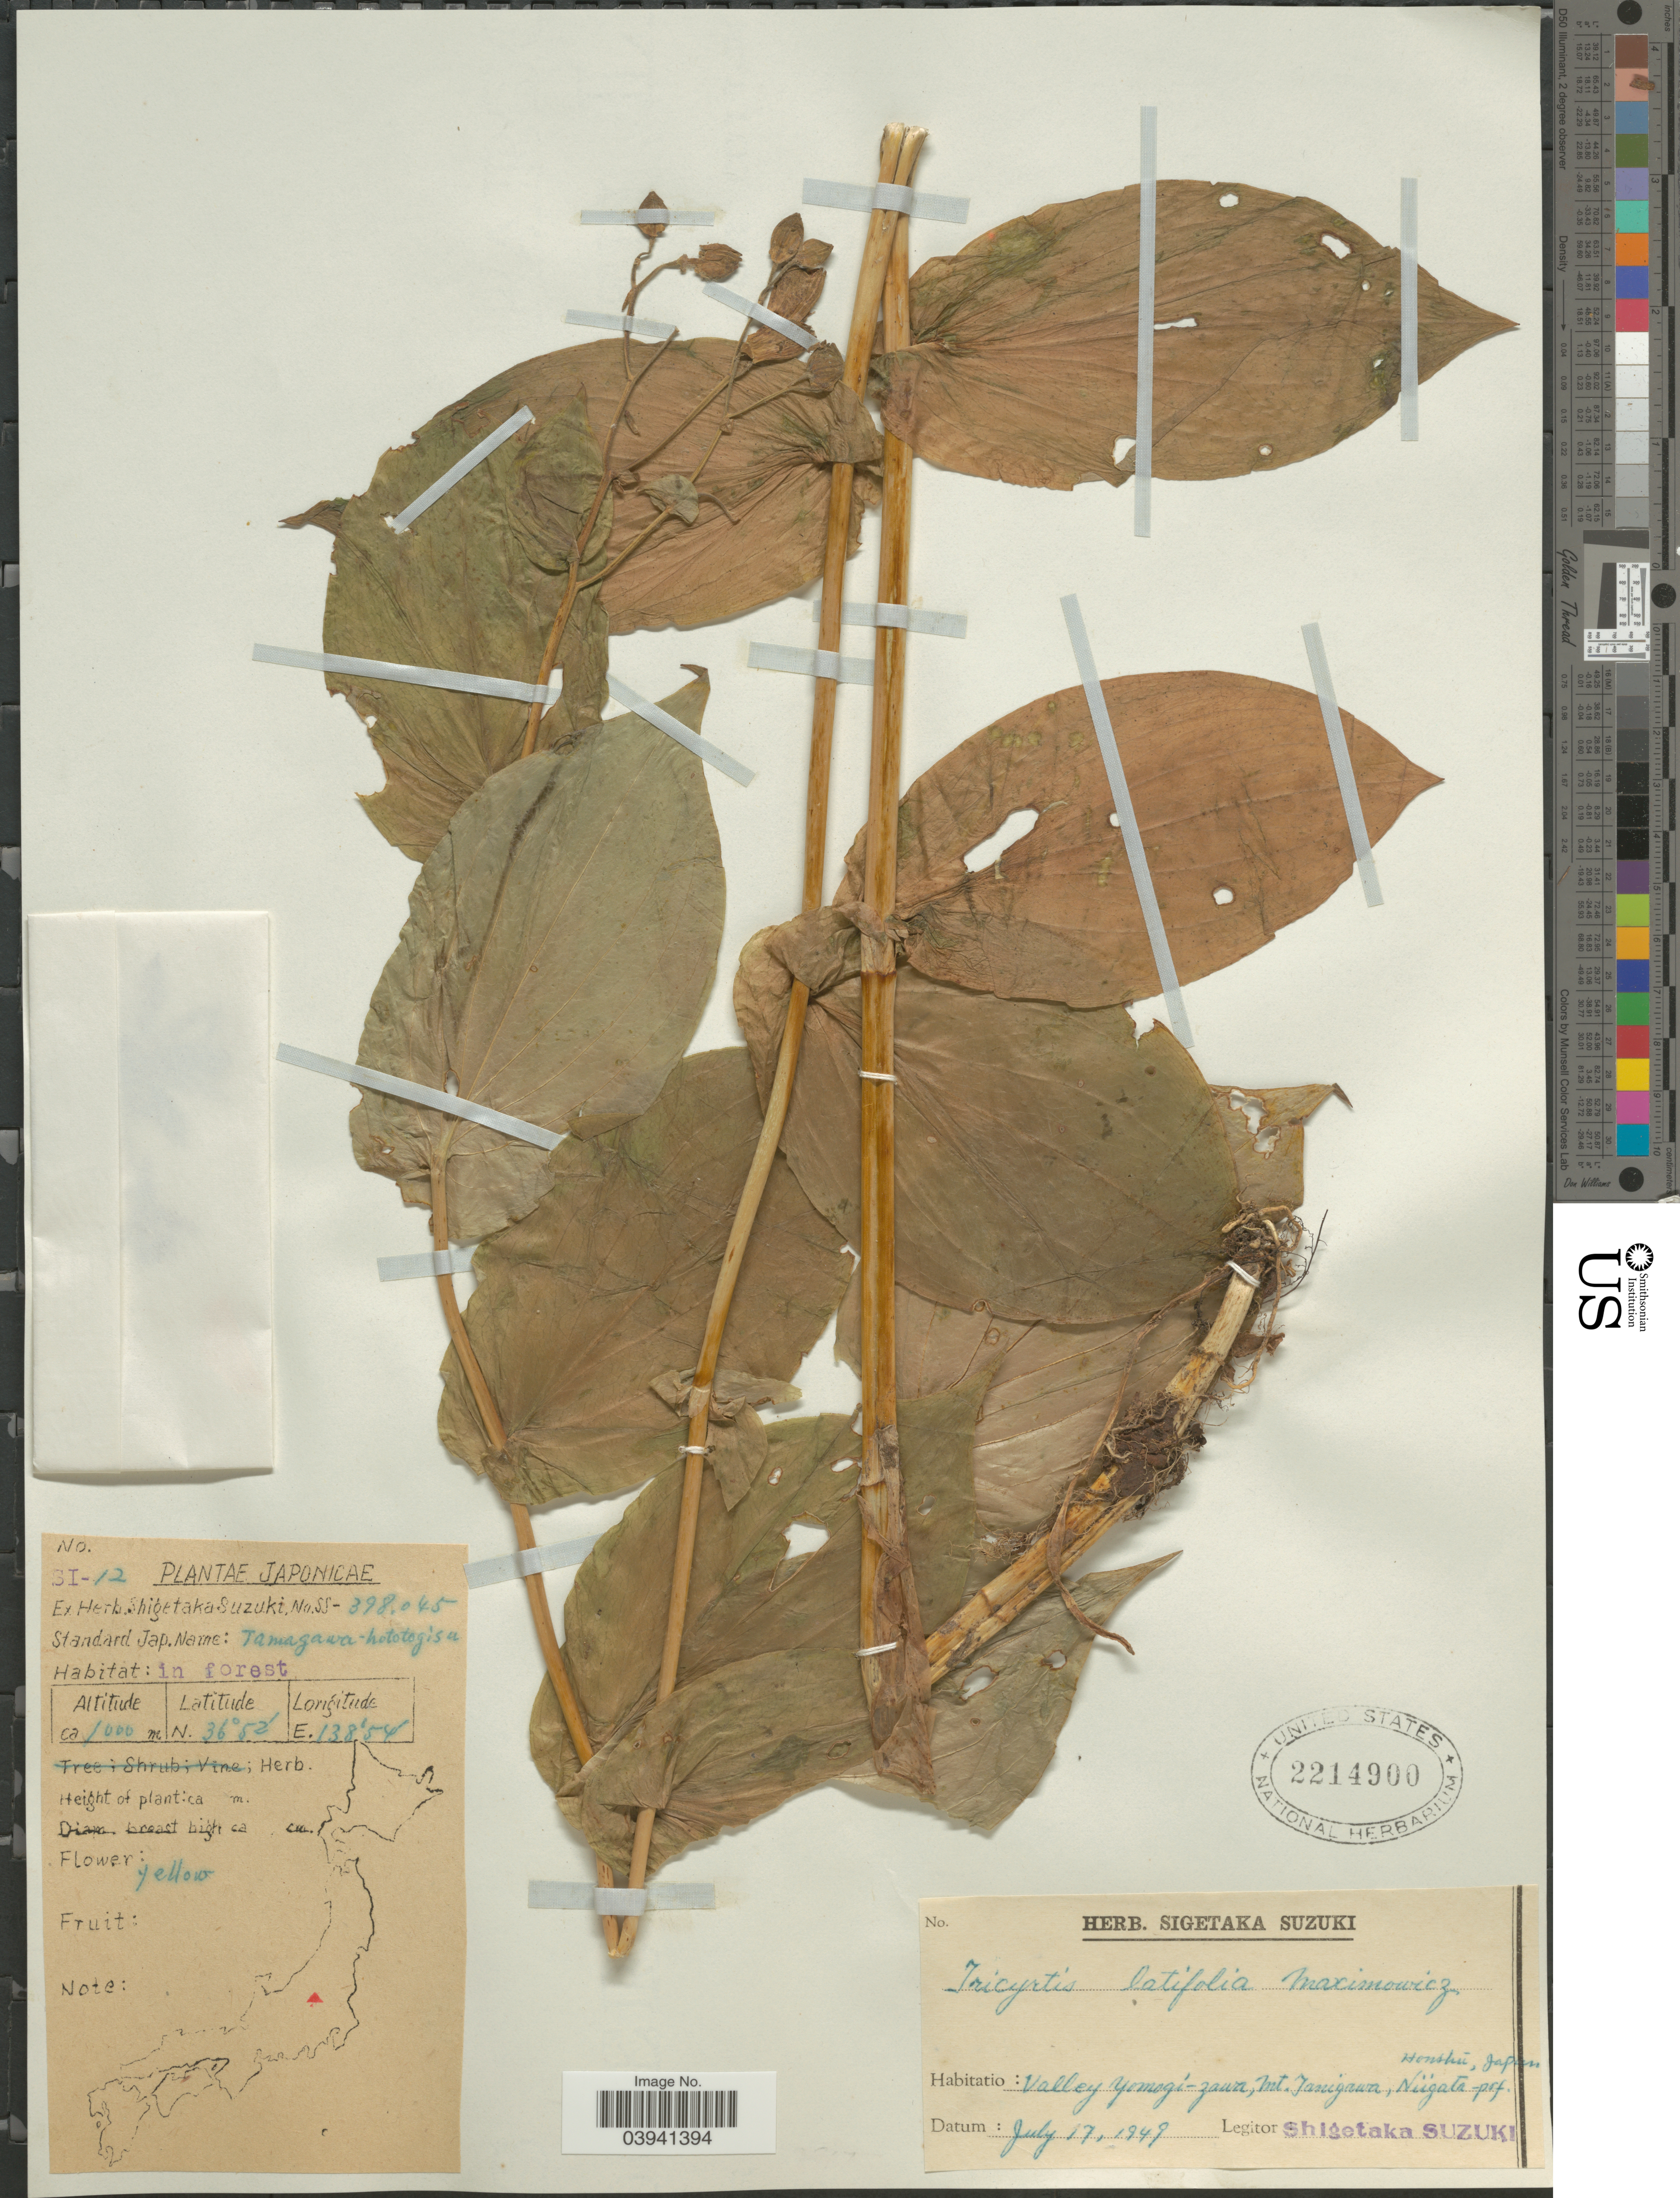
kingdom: Plantae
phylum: Tracheophyta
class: Liliopsida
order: Liliales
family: Liliaceae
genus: Tricyrtis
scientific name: Tricyrtis latifolia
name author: Maxim.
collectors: S. Suzuki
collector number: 3I-12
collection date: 1949-07-17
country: Japan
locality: Honshú. Valley Yemogí-zawa, Mt. Janigrwa, Nügata, prf.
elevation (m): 1000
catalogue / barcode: US 2214900